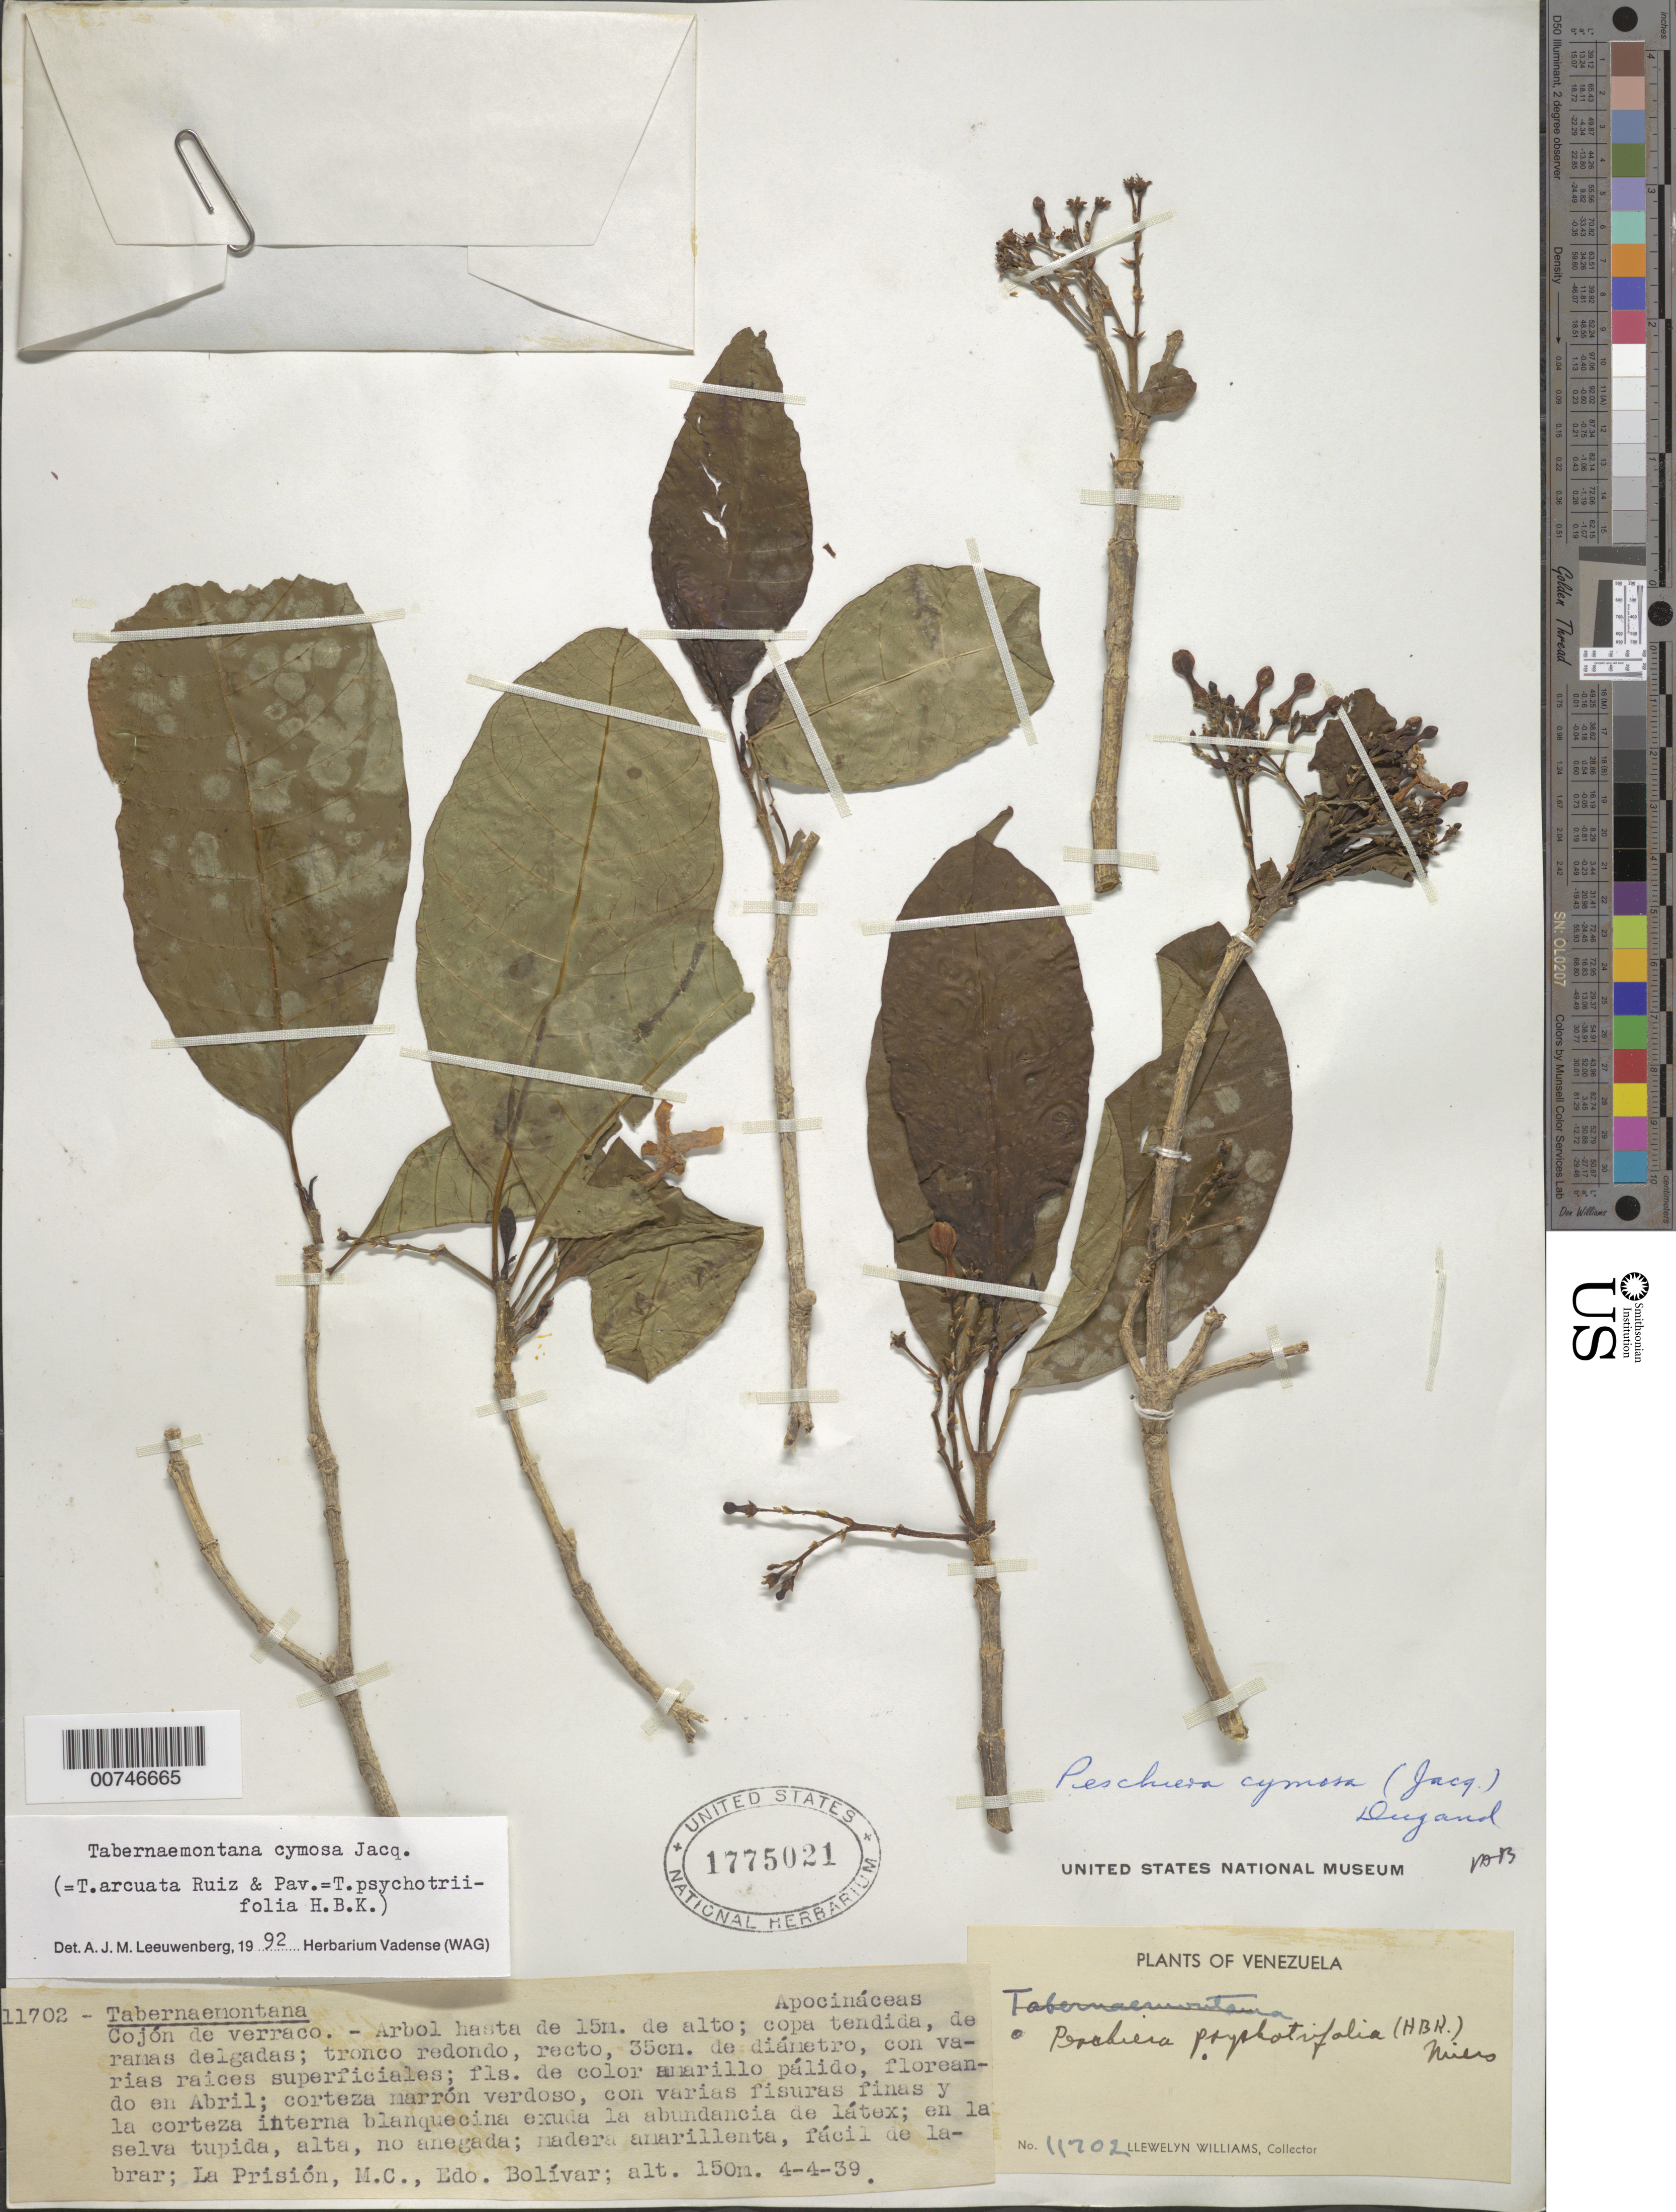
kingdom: Plantae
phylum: Tracheophyta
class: Magnoliopsida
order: Gentianales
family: Apocynaceae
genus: Tabernaemontana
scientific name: Tabernaemontana cymosa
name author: Jacq.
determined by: Leeuwenberg, A. J. M.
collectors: Ll. Williams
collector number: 11702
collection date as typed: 4-Apr-39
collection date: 1939-04-04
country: Venezuela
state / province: Bolívar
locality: La Prisión, Medio Caura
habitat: Selva tupida, alta, no anegada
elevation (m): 150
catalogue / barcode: US 1775021